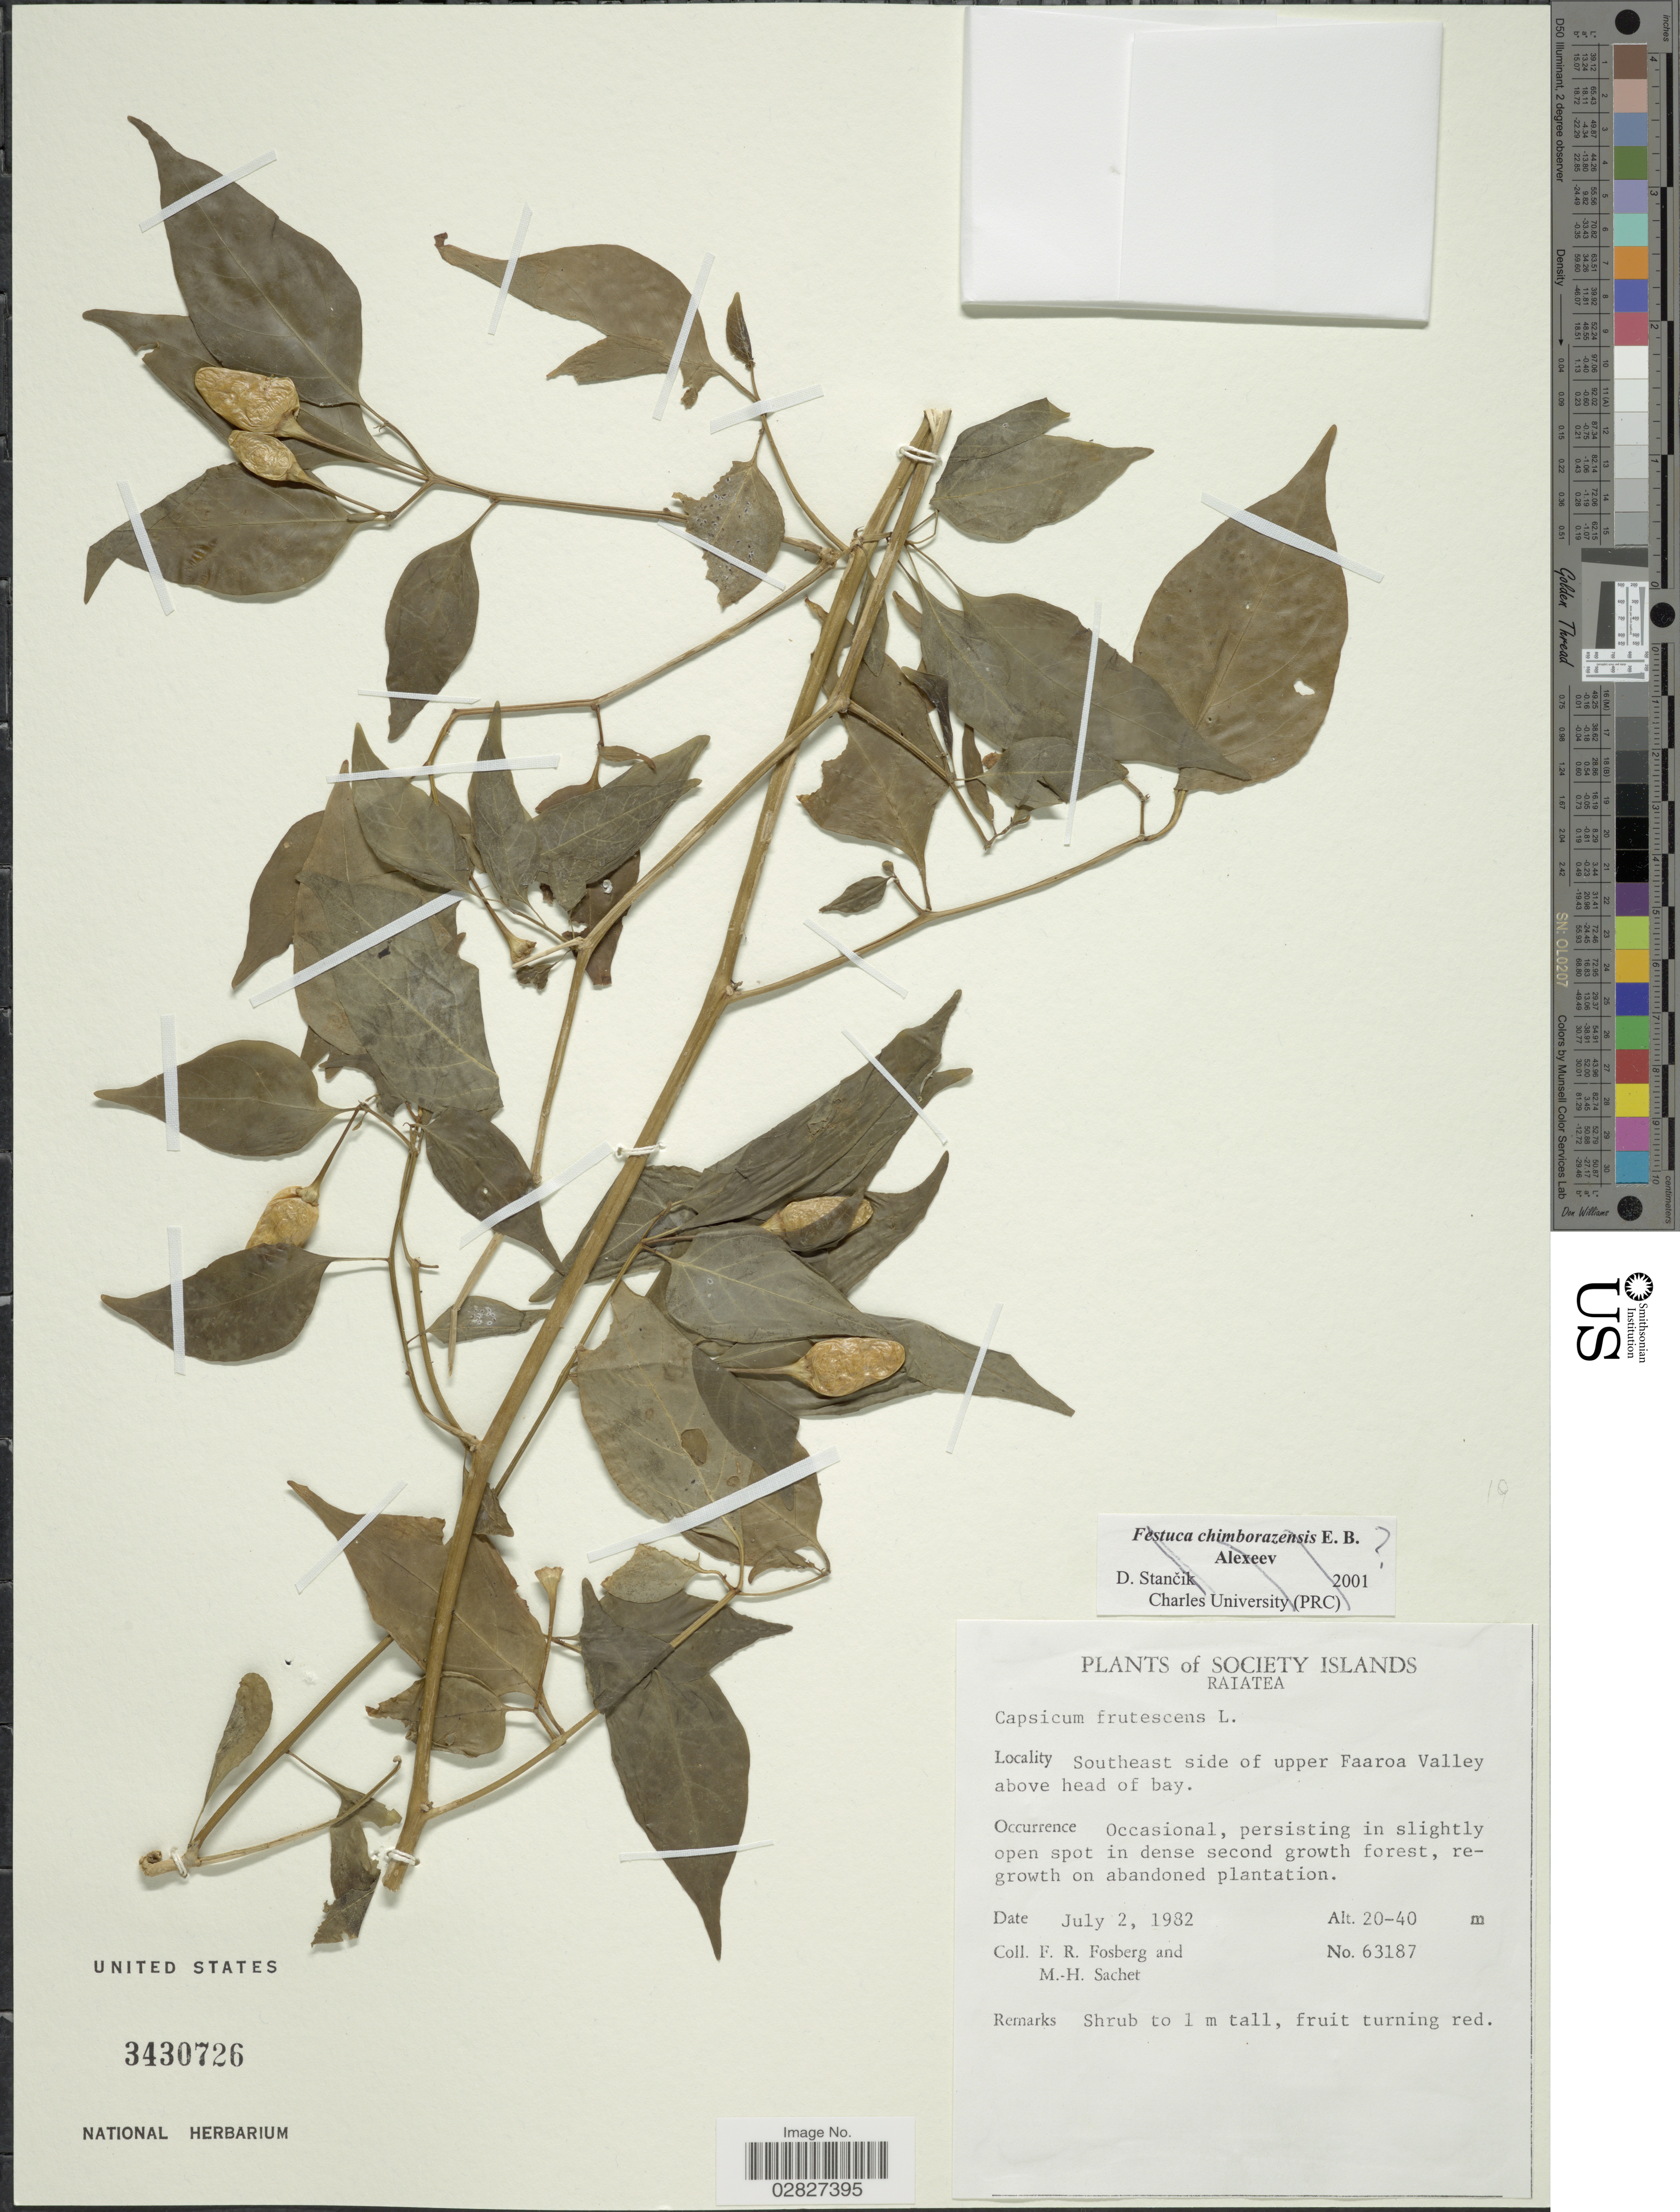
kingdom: Plantae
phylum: Tracheophyta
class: Magnoliopsida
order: Solanales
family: Solanaceae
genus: Capsicum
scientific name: Capsicum frutescens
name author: L.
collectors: F. R. Fosberg & M.-H. Sachet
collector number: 63187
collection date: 1982-07-02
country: French Polynesia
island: Raiatea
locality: Society Islands. Raiatea. Southeast side of upper Faaroa Valley above head of bay.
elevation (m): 20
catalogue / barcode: US 3430726